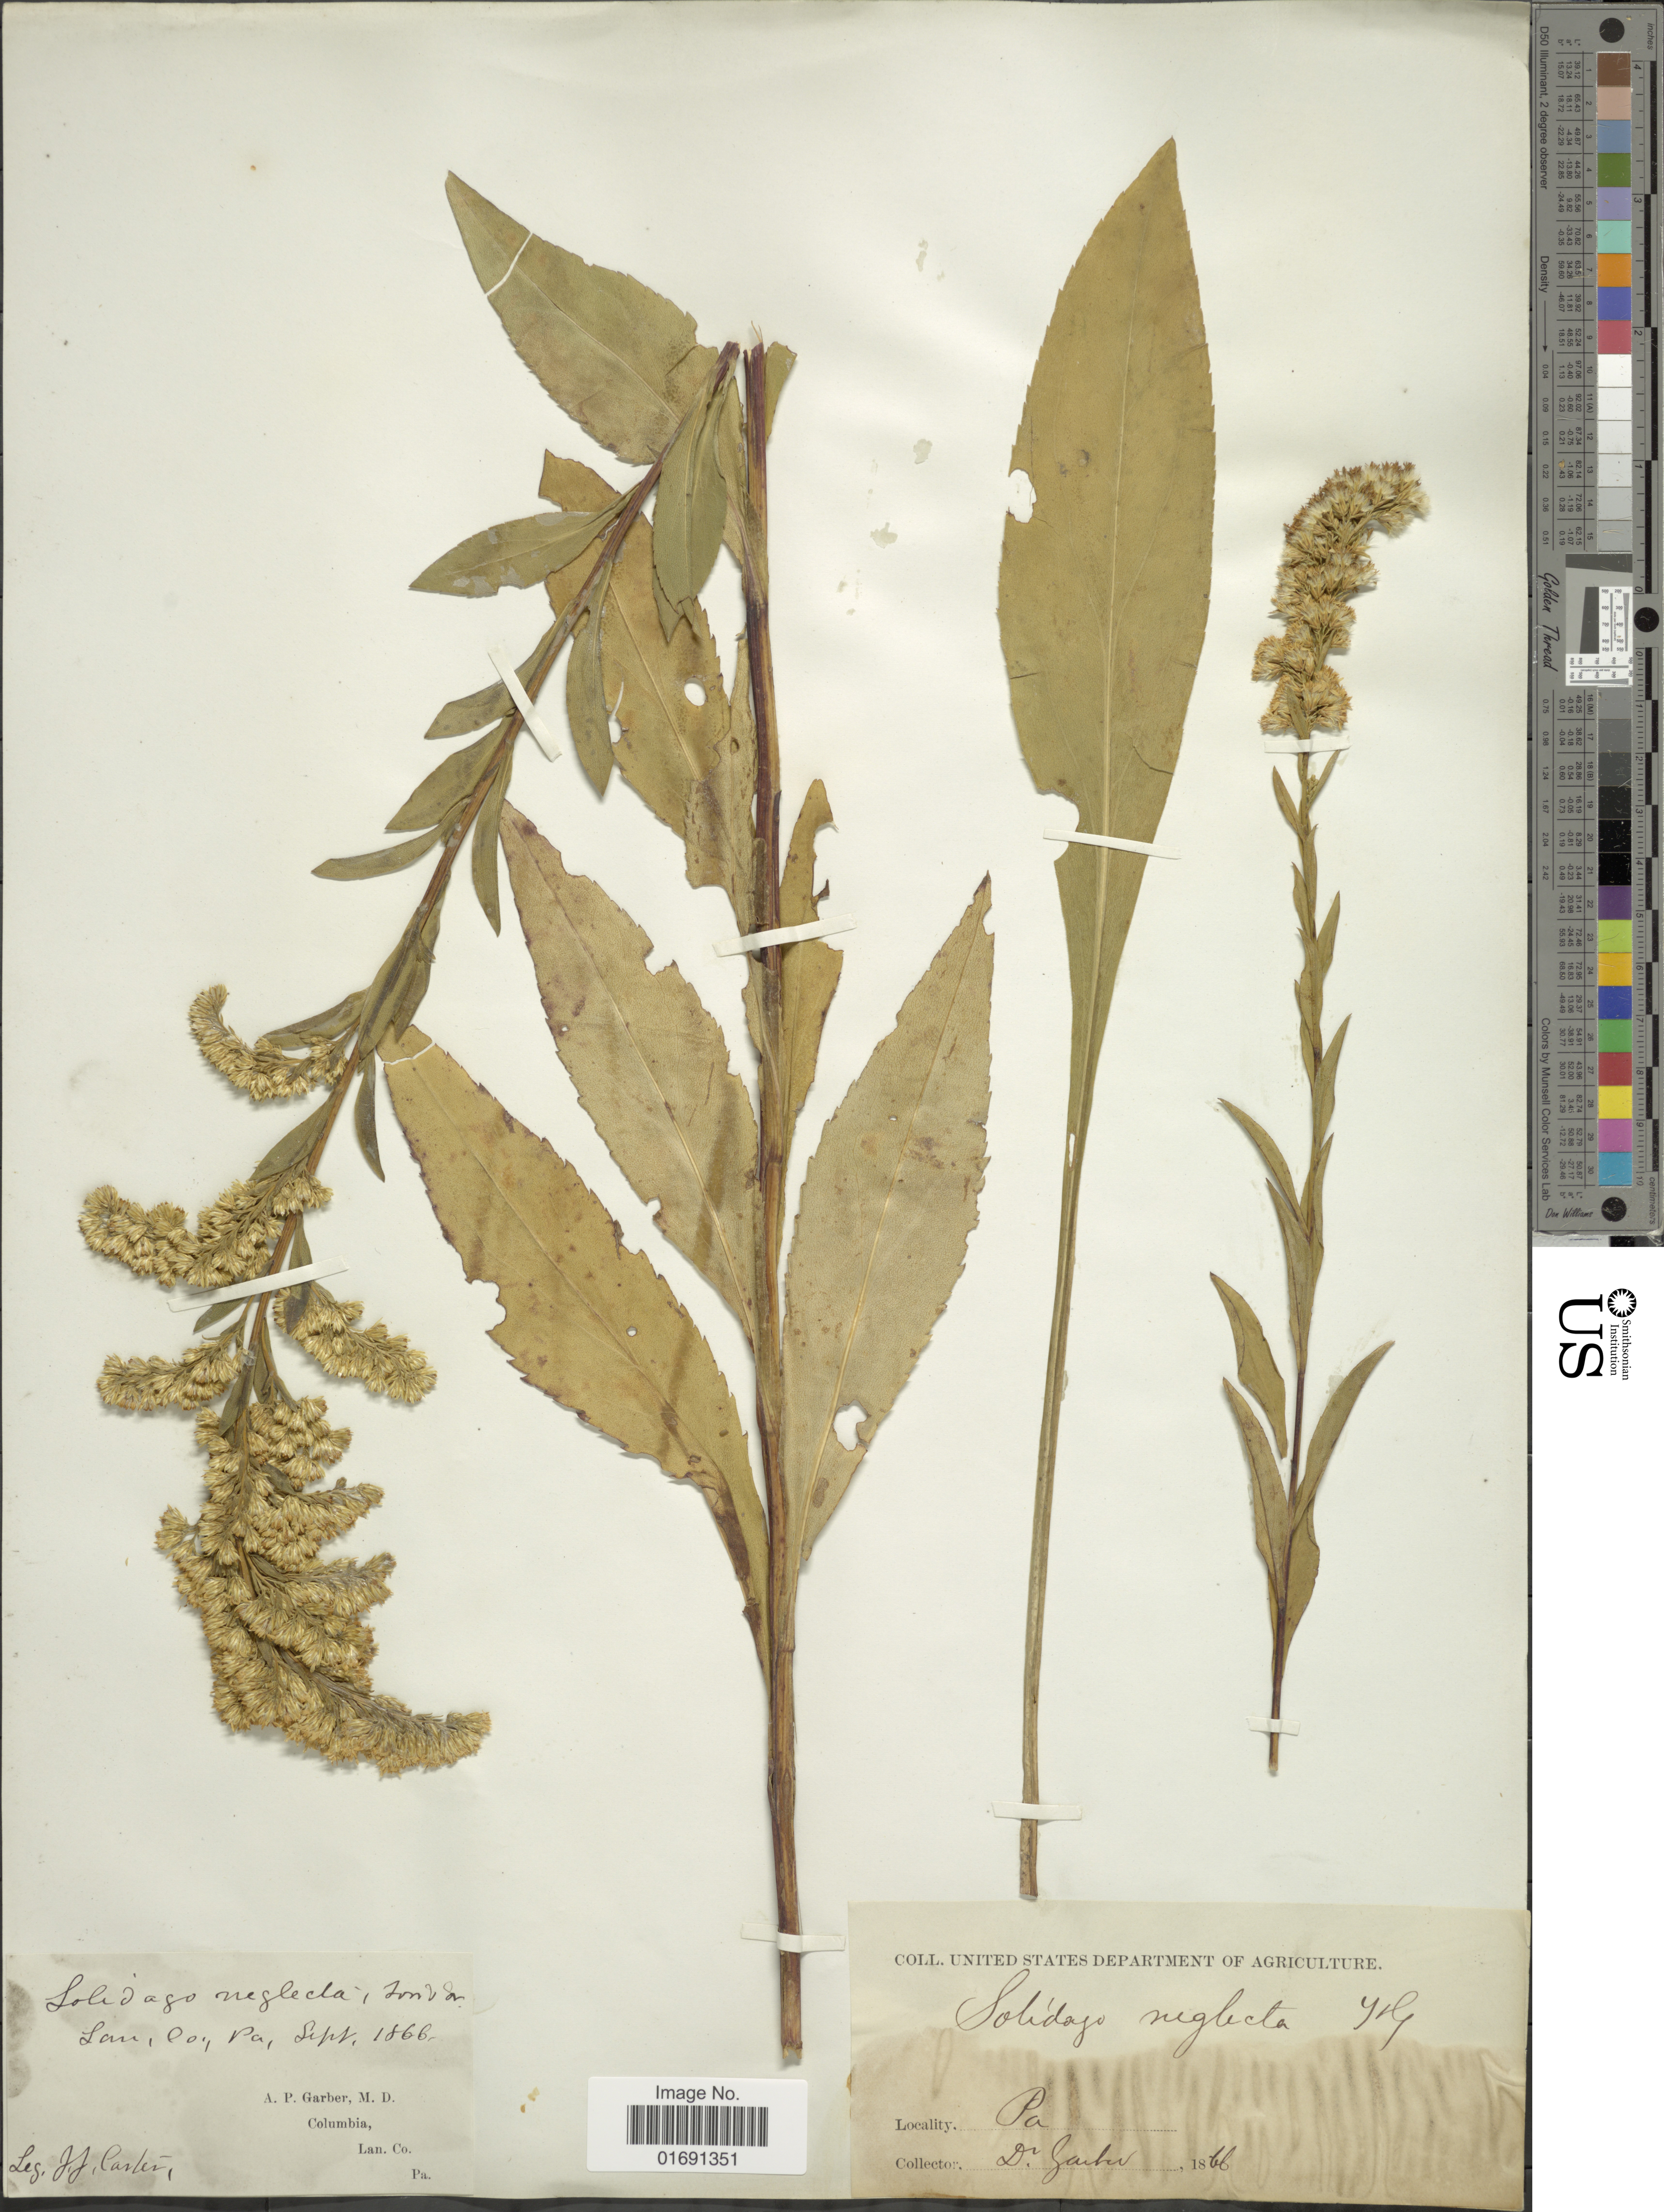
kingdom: Plantae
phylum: Tracheophyta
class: Magnoliopsida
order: Asterales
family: Asteraceae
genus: Solidago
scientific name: Solidago uniligulata var. neglecta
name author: Fernald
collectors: J. Carter & A. P. Garber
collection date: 1866-09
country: United States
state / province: Pennsylvania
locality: Lan. Co.,